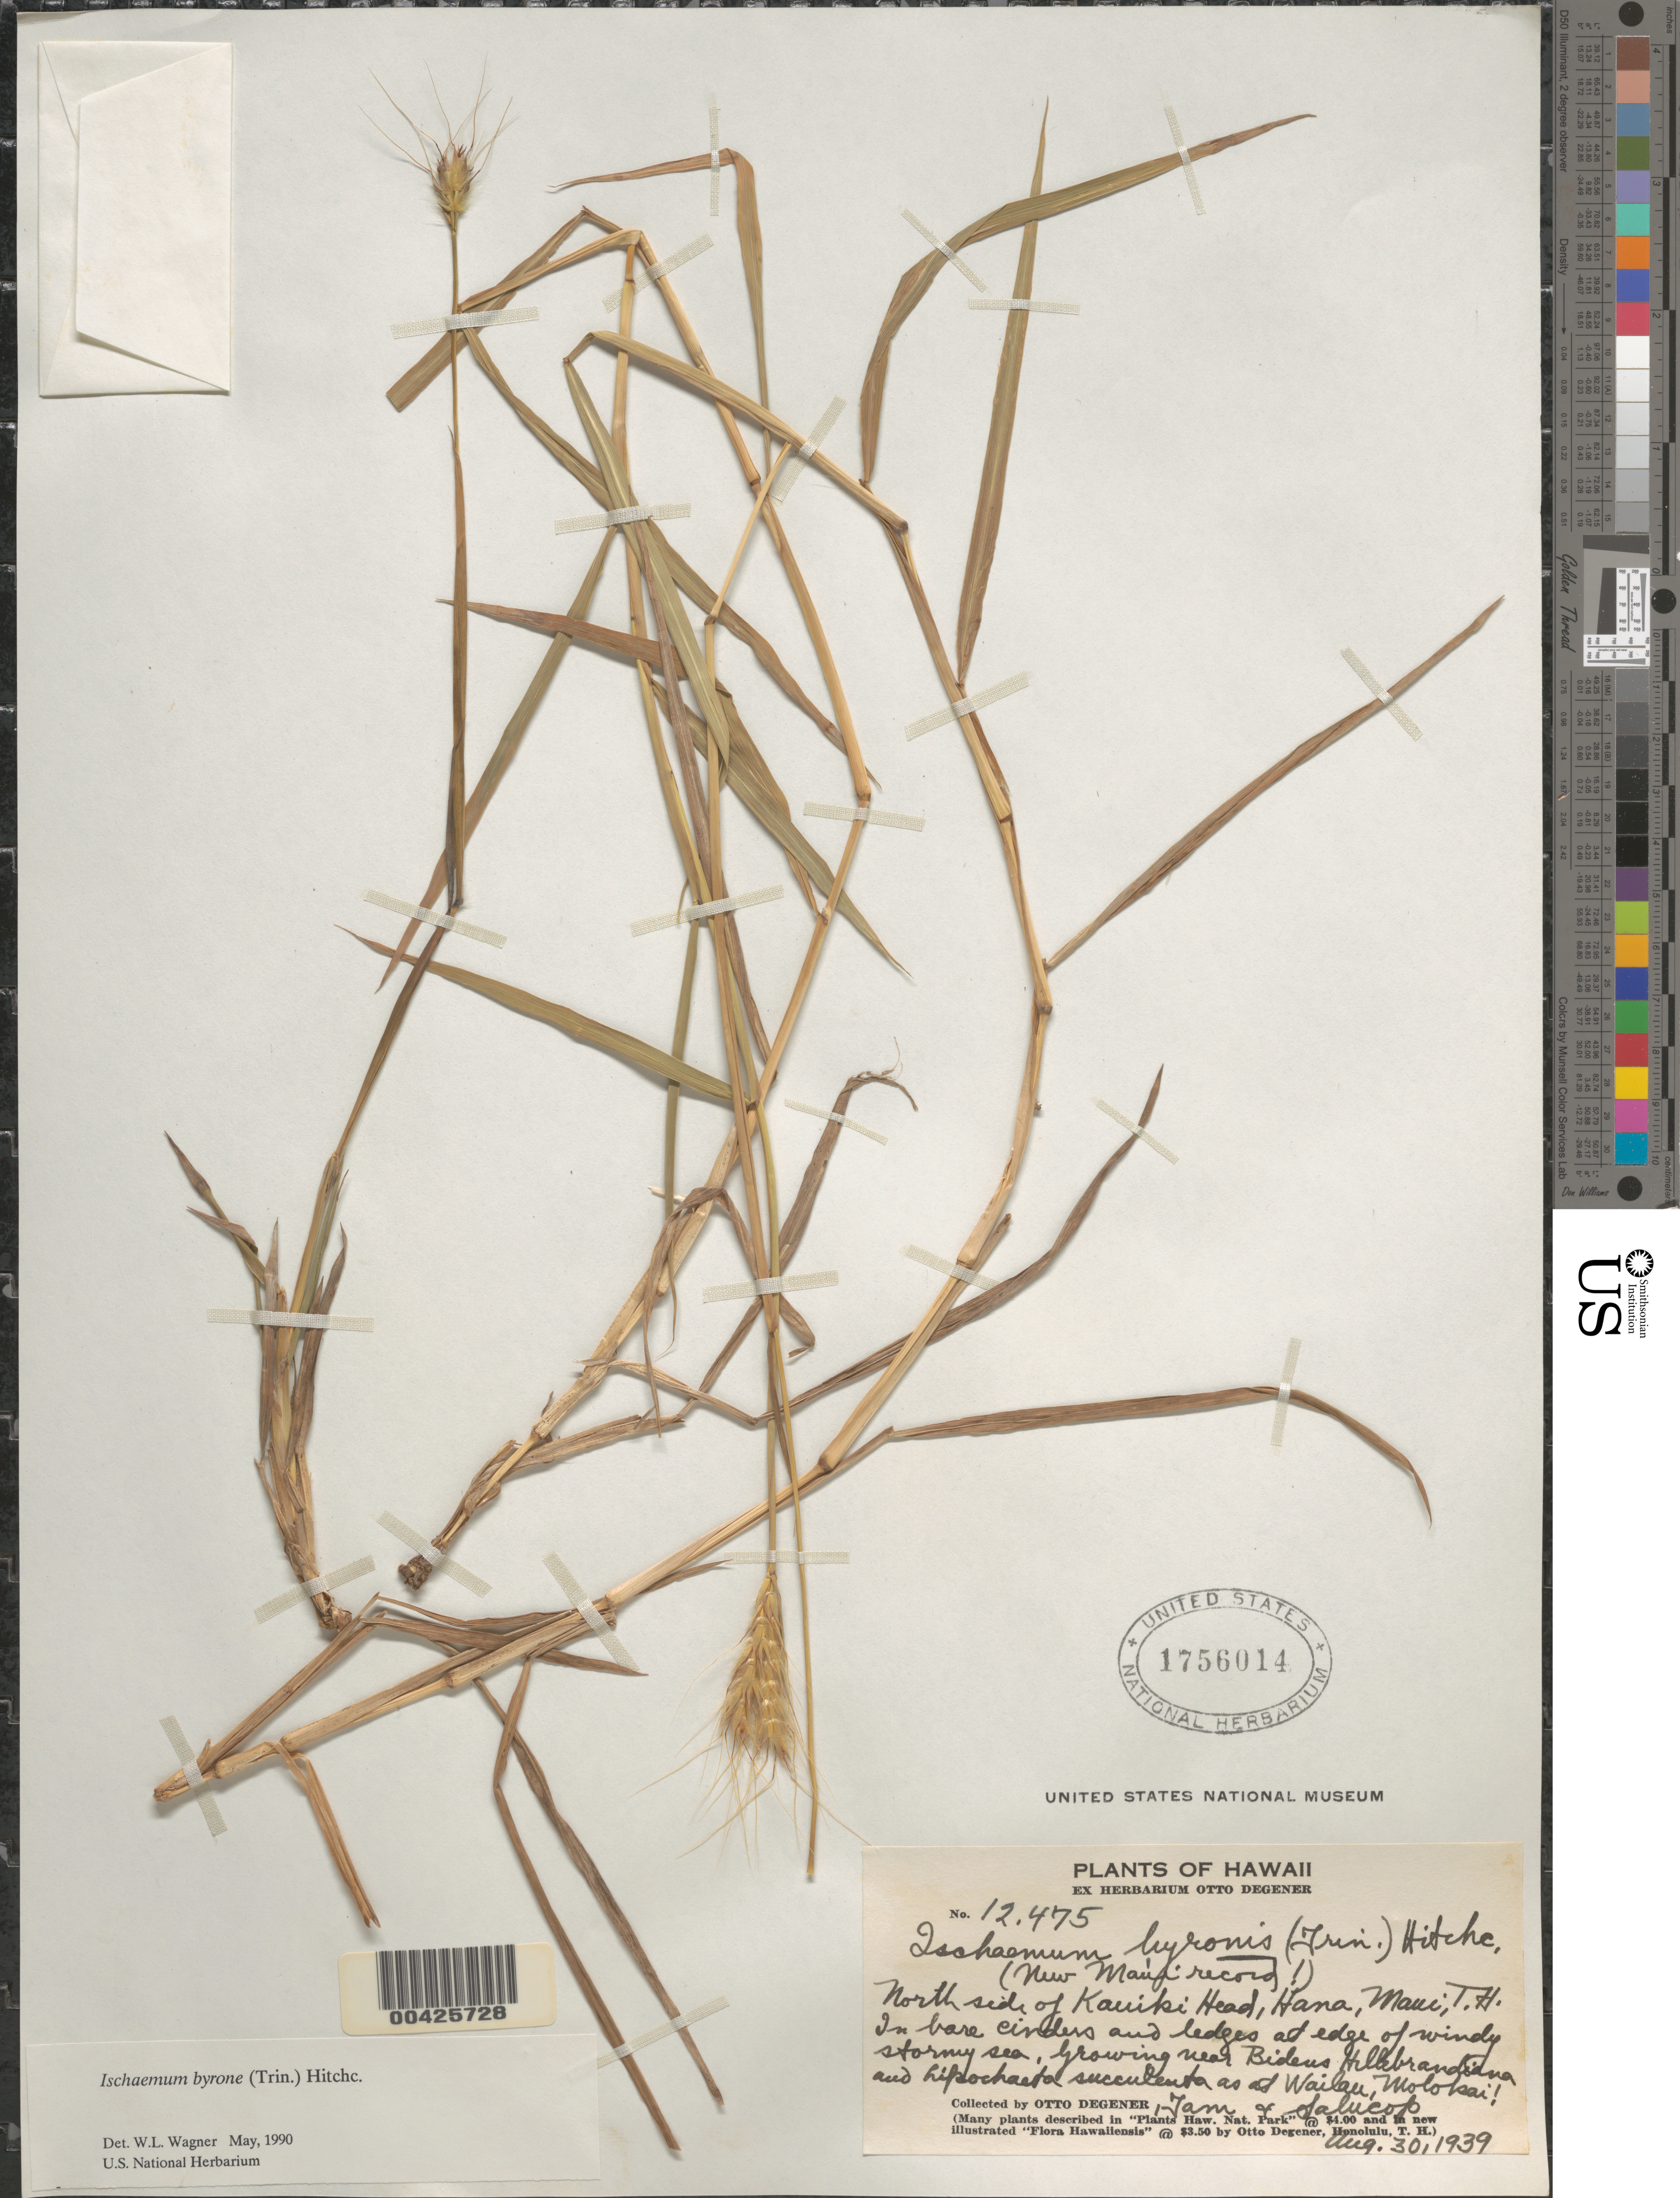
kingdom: Plantae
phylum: Tracheophyta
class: Liliopsida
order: Poales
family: Poaceae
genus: Ischaemum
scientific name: Ischaemum byrone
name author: (Trin.) Hitchc.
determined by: Wagner, W. L., (BOT), Smithsonian Institution - National Museum of Natural History (UNITED STATES)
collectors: O. Degener, Tam & -- Salucop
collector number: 12475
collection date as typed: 30 Aug 1939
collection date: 1939-08-30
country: United States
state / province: Hawaii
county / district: Maui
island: Maui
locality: N side of Kauiki Head, Hana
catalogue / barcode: US 1756014